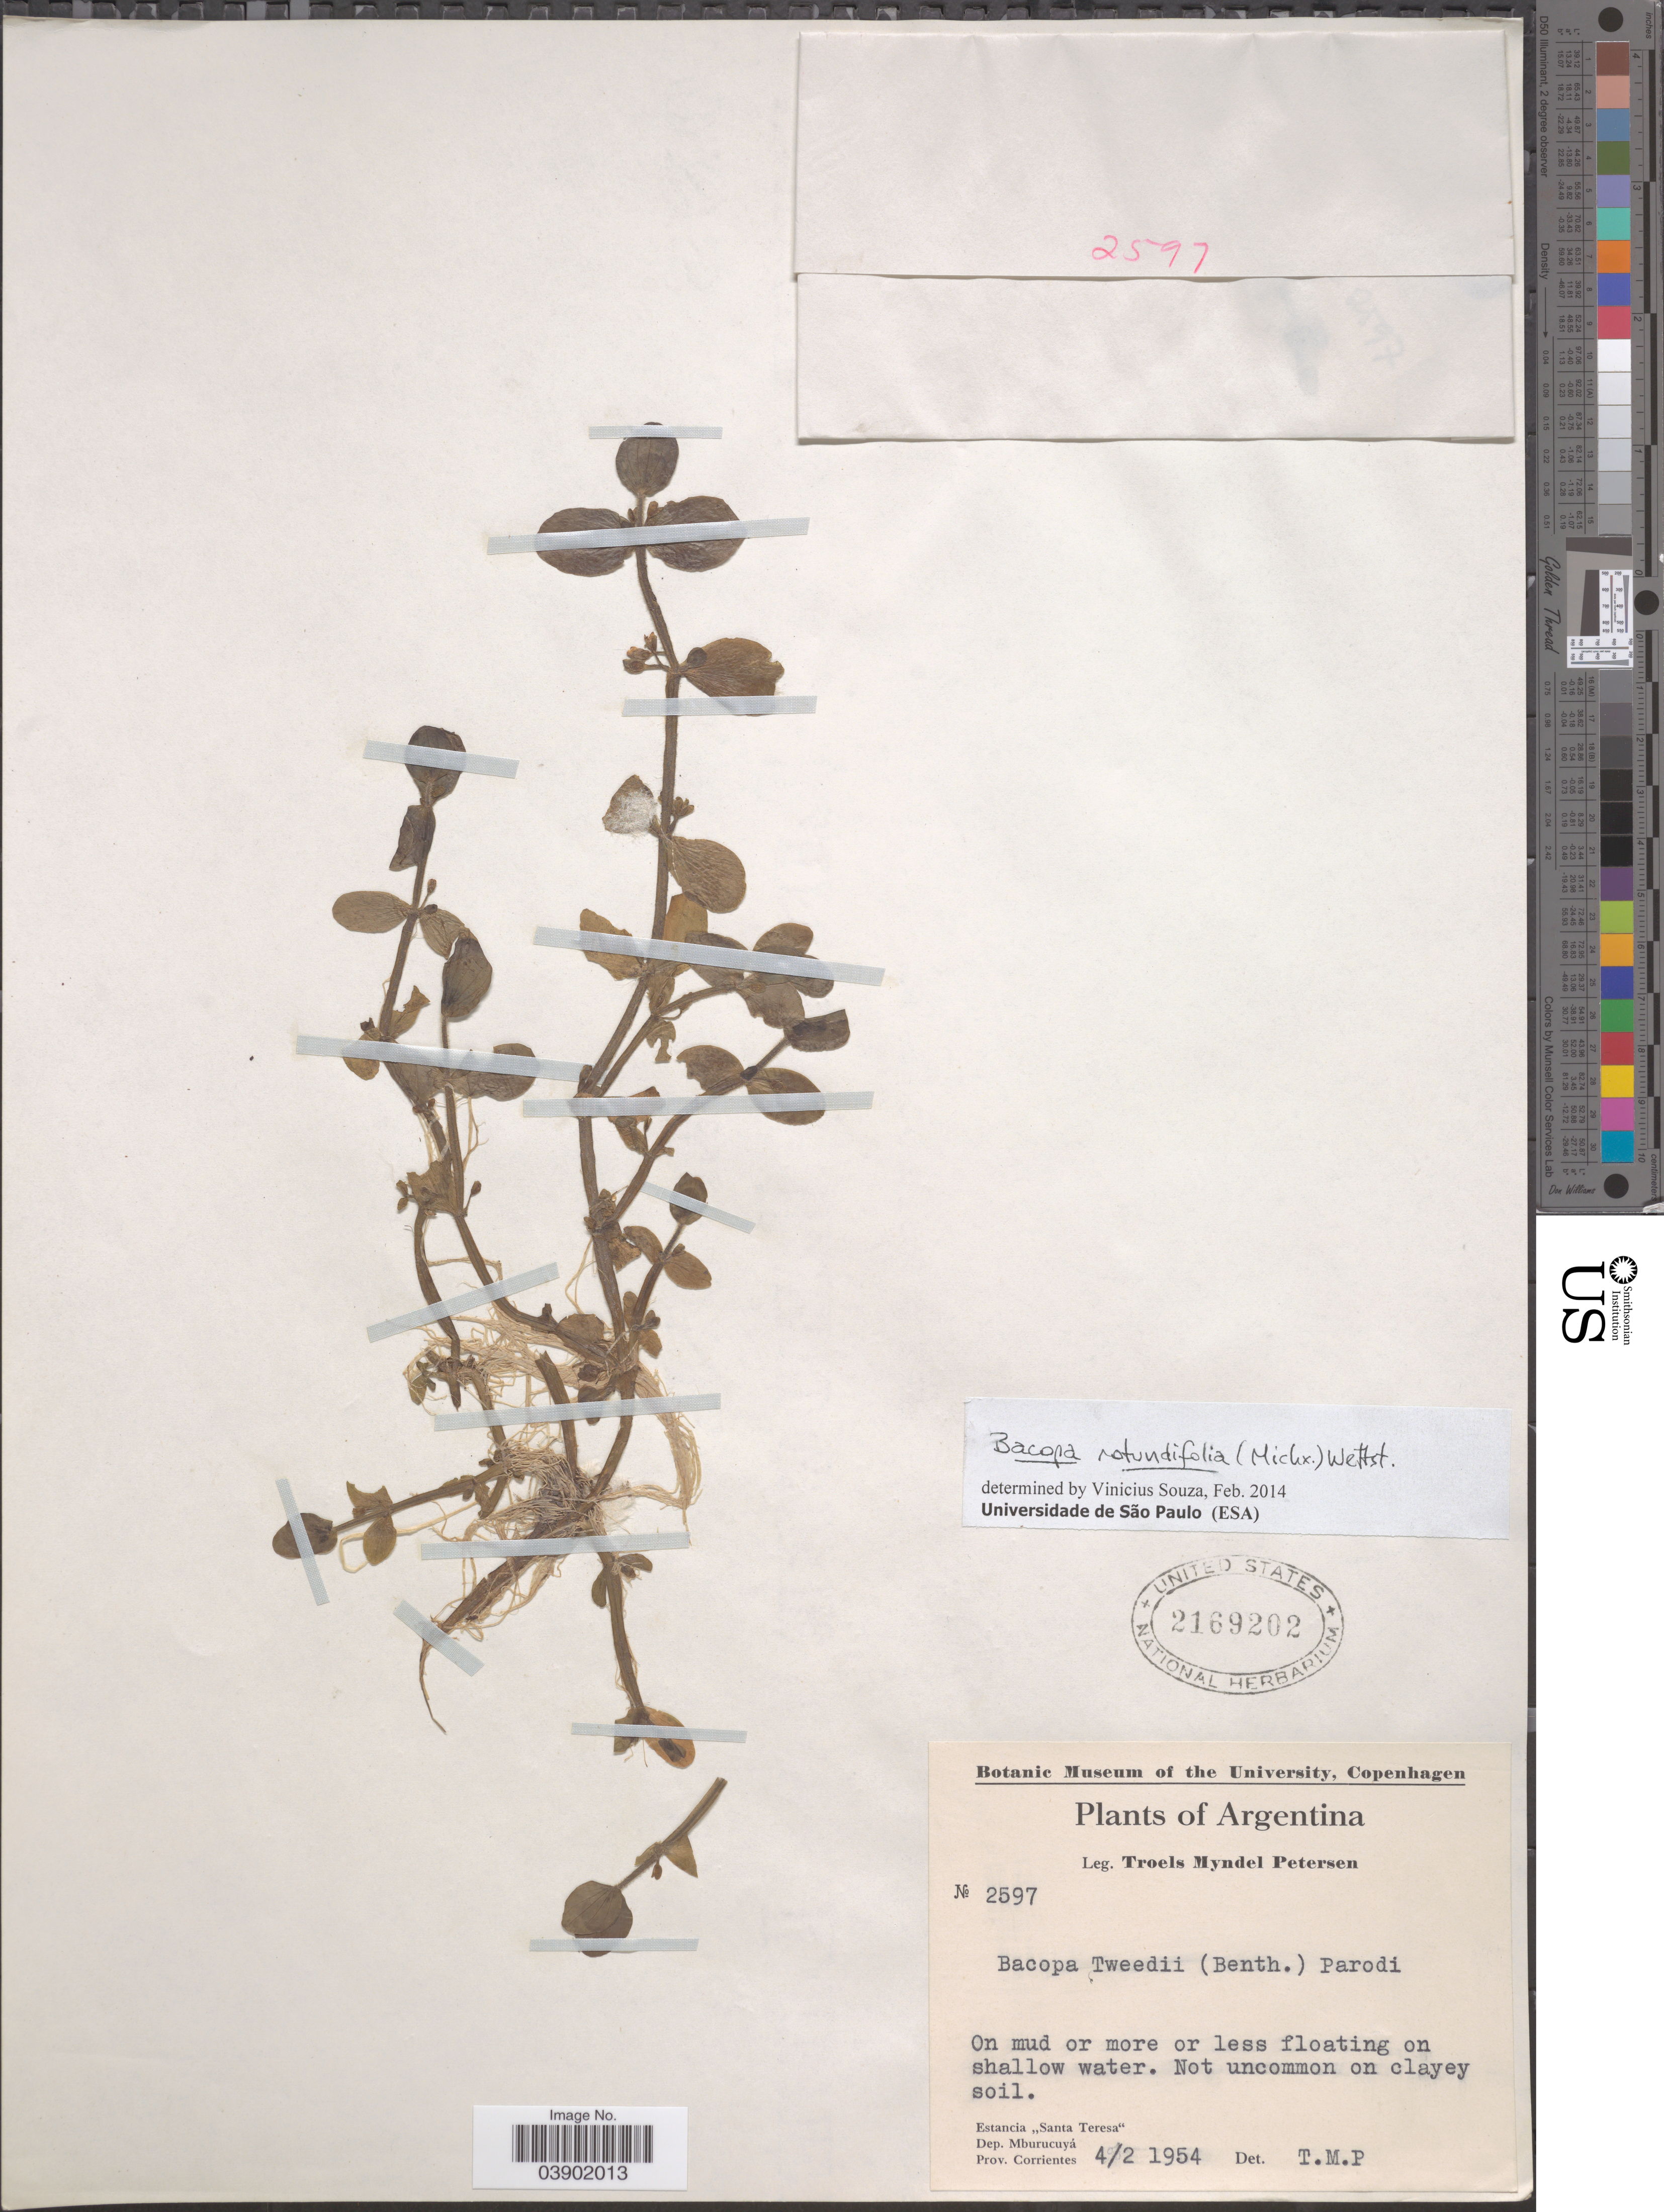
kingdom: Plantae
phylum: Tracheophyta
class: Magnoliopsida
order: Lamiales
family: Plantaginaceae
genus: Bacopa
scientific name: Bacopa rotundifolia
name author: (Michx.) Wettst.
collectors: T. Pederson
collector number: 2597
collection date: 1954-02-04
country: Argentina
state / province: Corrientes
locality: Estancia "Santa Teresa". Dep. Mburucuyá.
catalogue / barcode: US 2169202